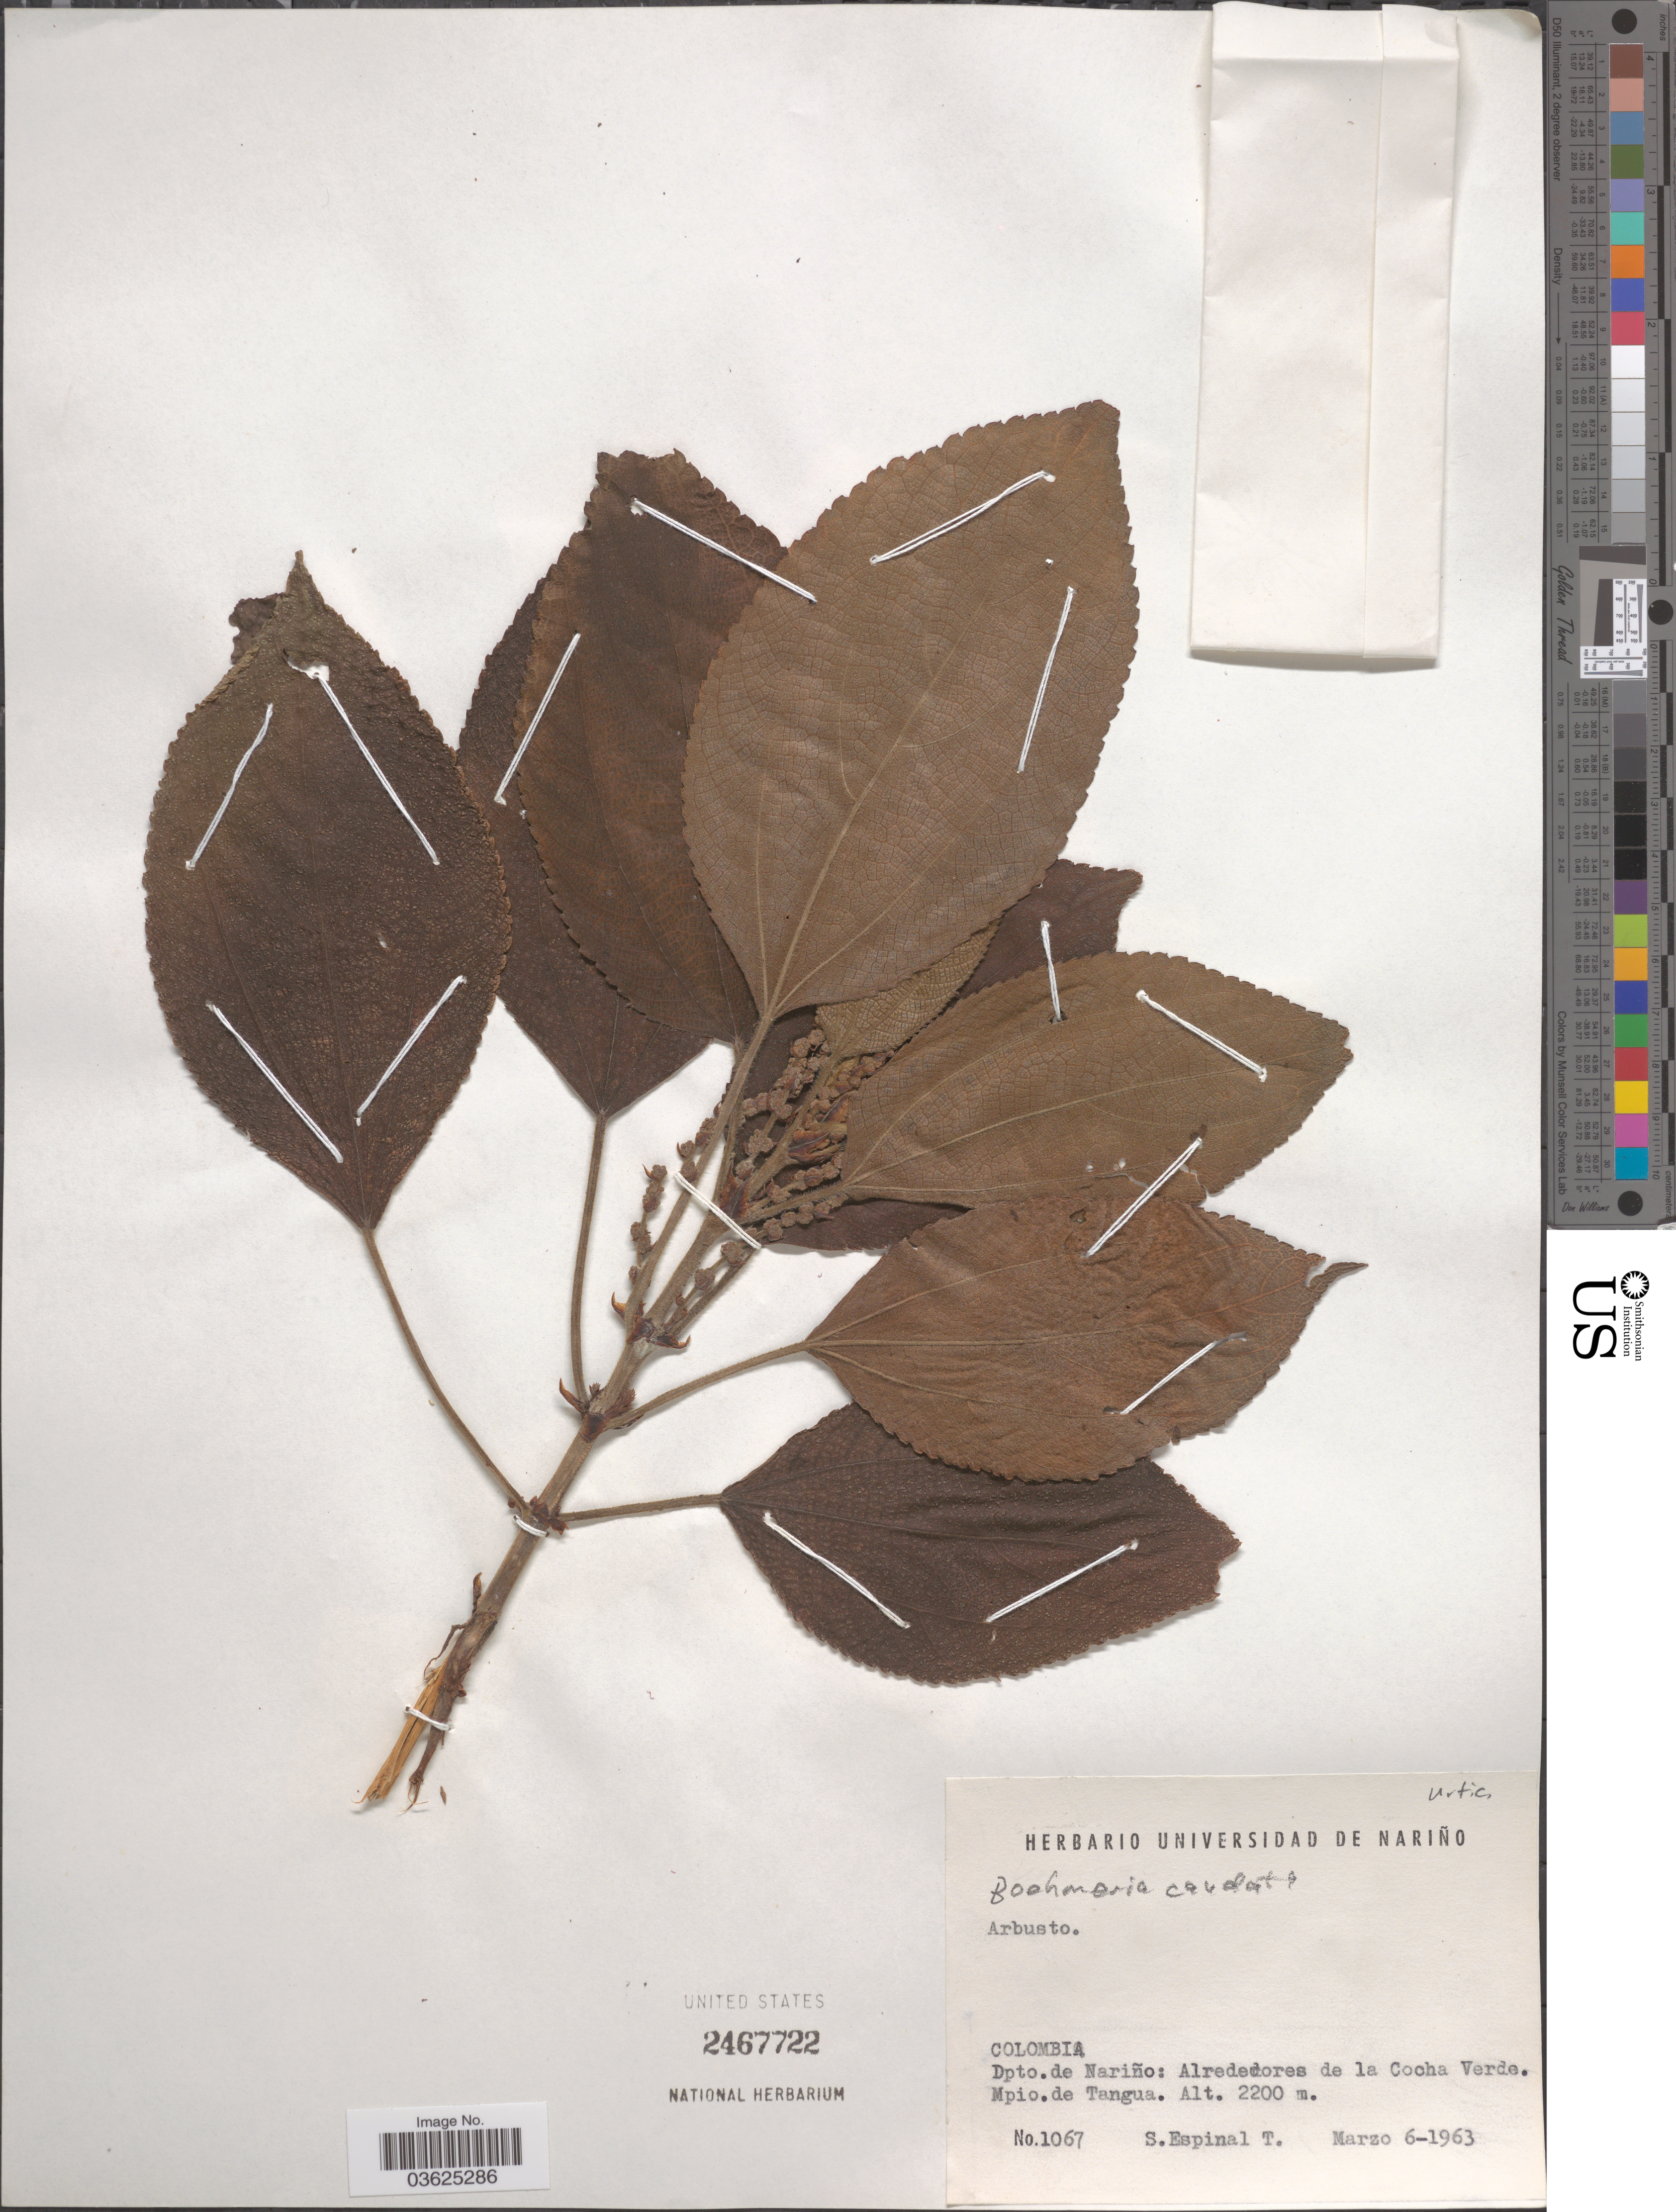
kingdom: Plantae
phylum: Tracheophyta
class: Magnoliopsida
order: Rosales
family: Urticaceae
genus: Boehmeria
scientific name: Boehmeria caudata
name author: Sw.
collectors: S. Espinal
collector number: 1067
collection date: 1963-03-06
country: Colombia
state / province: Nariño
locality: Dpto. de Nariño: Alrededores de la Cocha Verde. Mpio. de Tangua.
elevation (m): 2200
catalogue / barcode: US 2467722